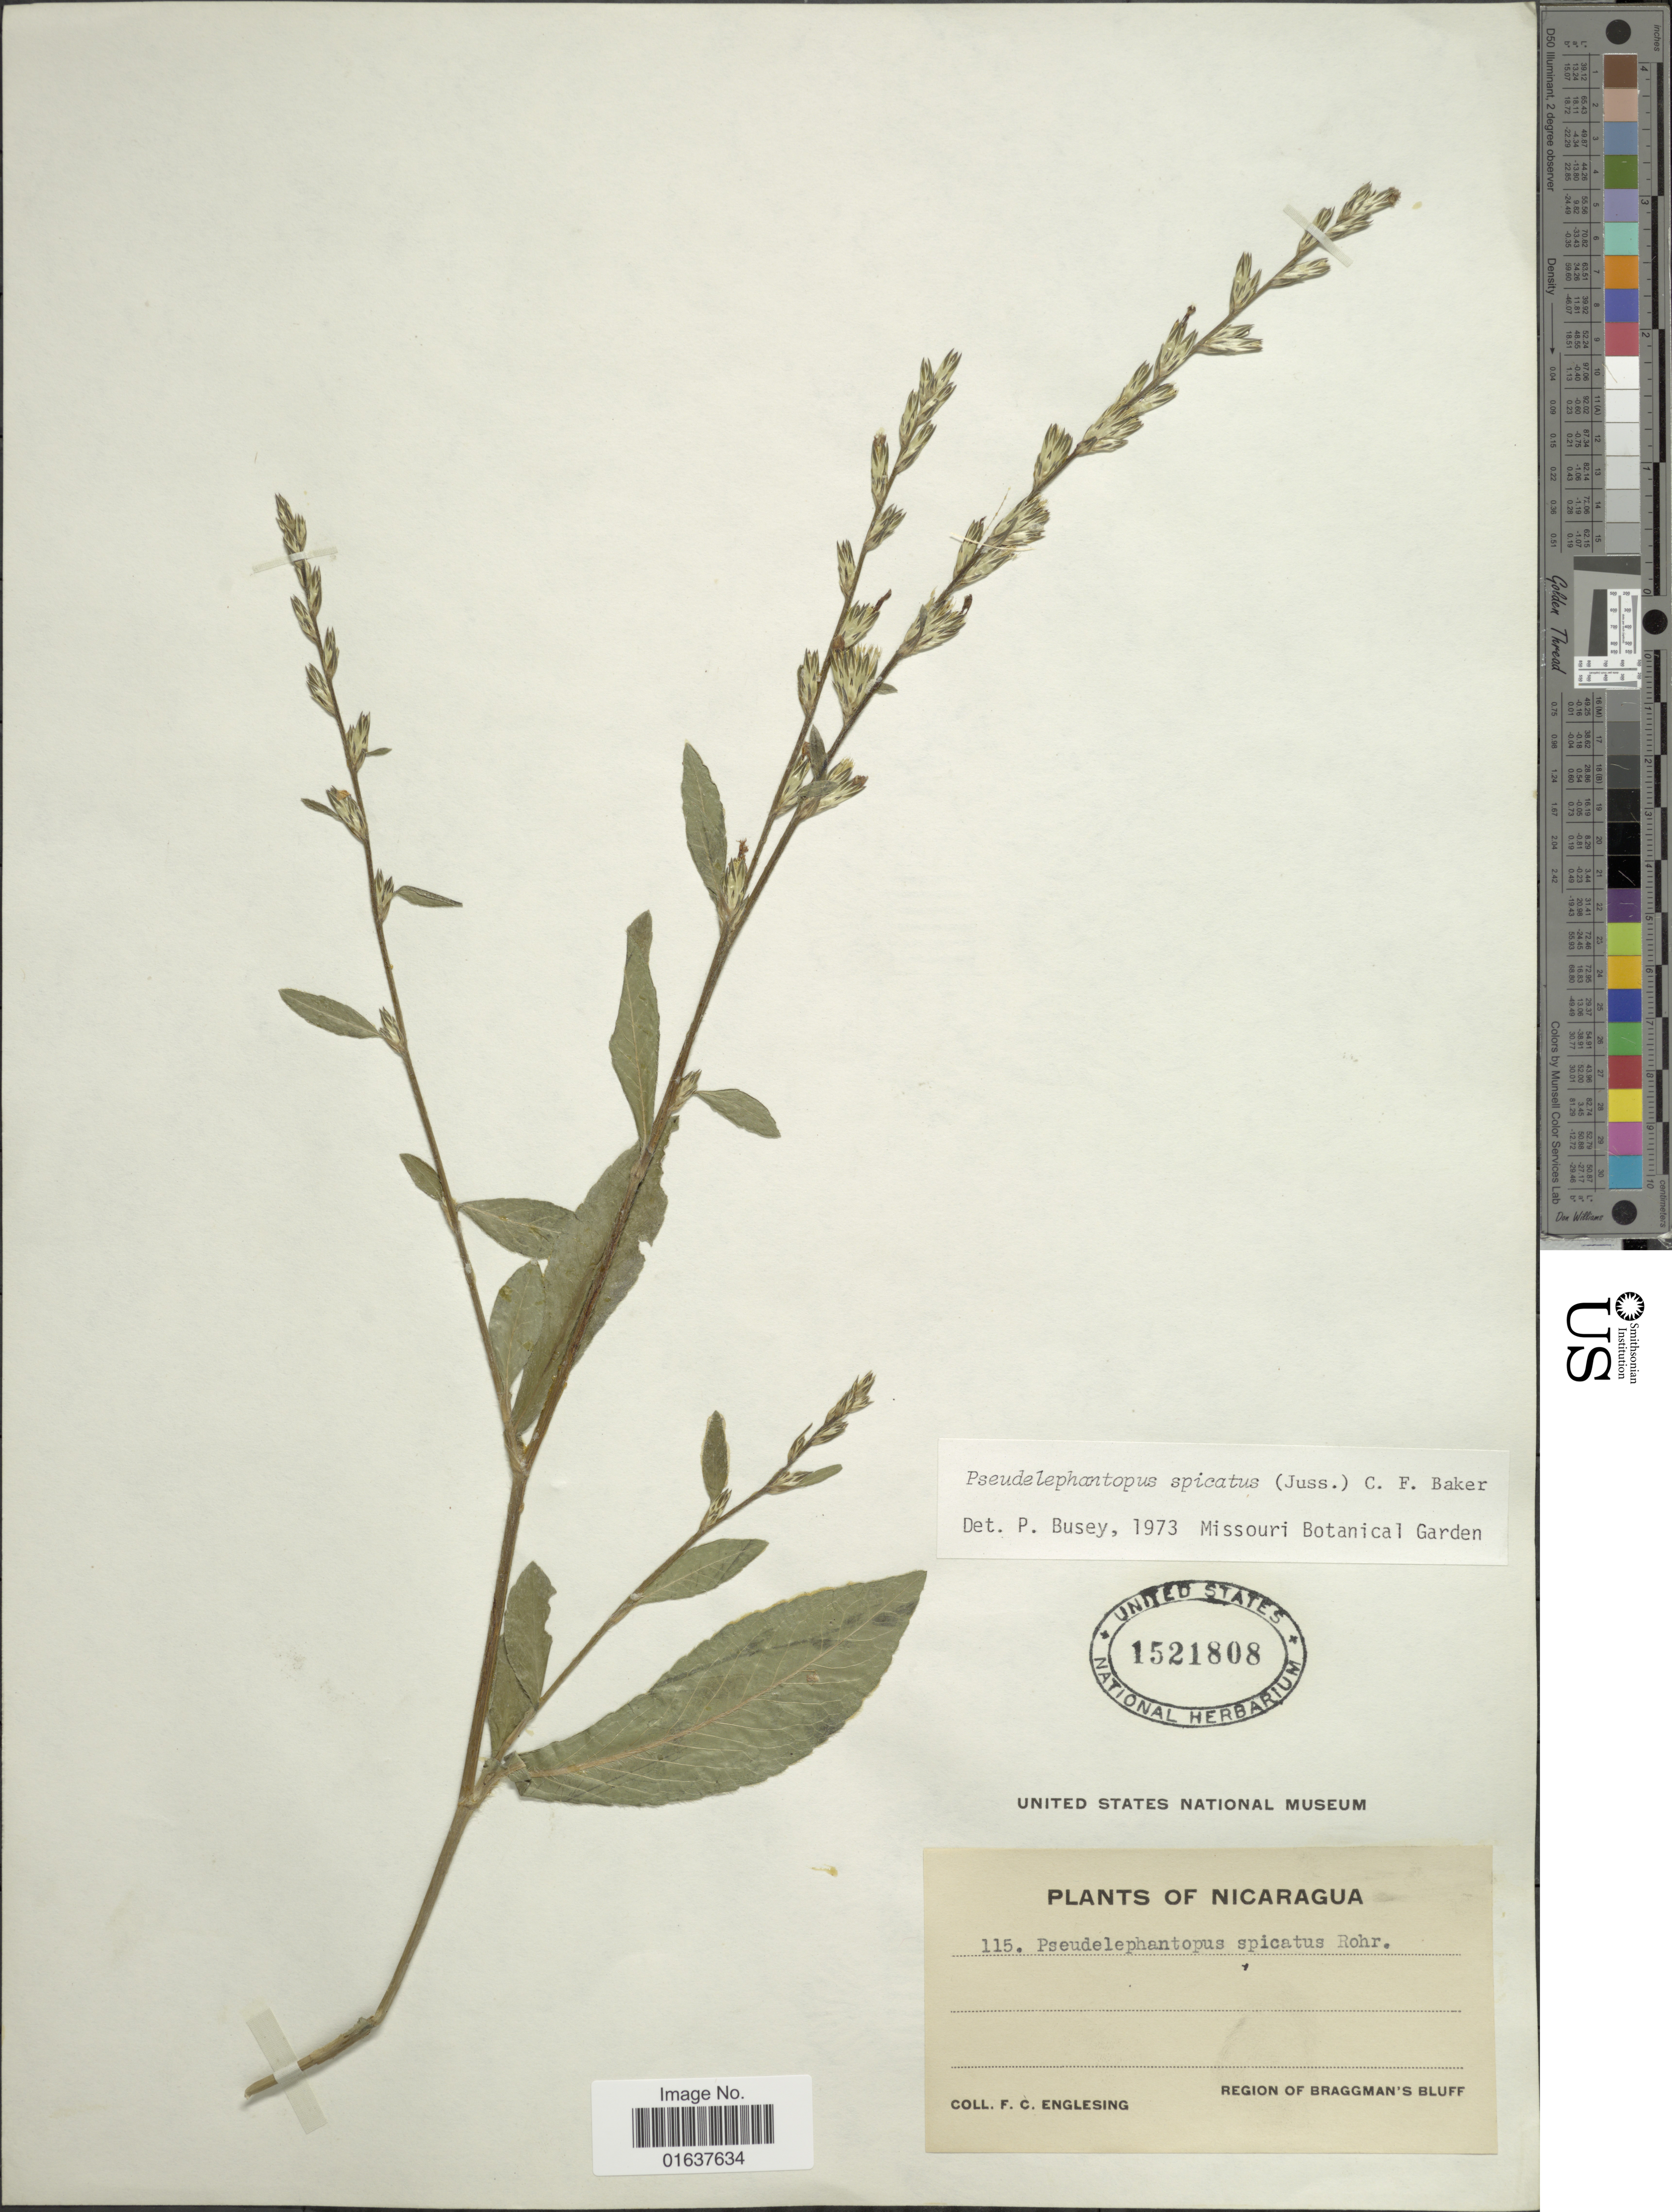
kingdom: Plantae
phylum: Tracheophyta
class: Magnoliopsida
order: Asterales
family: Asteraceae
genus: Pseudelephantopus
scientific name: Pseudelephantopus spicatus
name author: (Juss. ex Aubl.) C.F. Baker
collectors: F. Englesing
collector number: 115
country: Nicaragua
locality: Region of Braggman's Bluff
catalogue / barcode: US 1521808